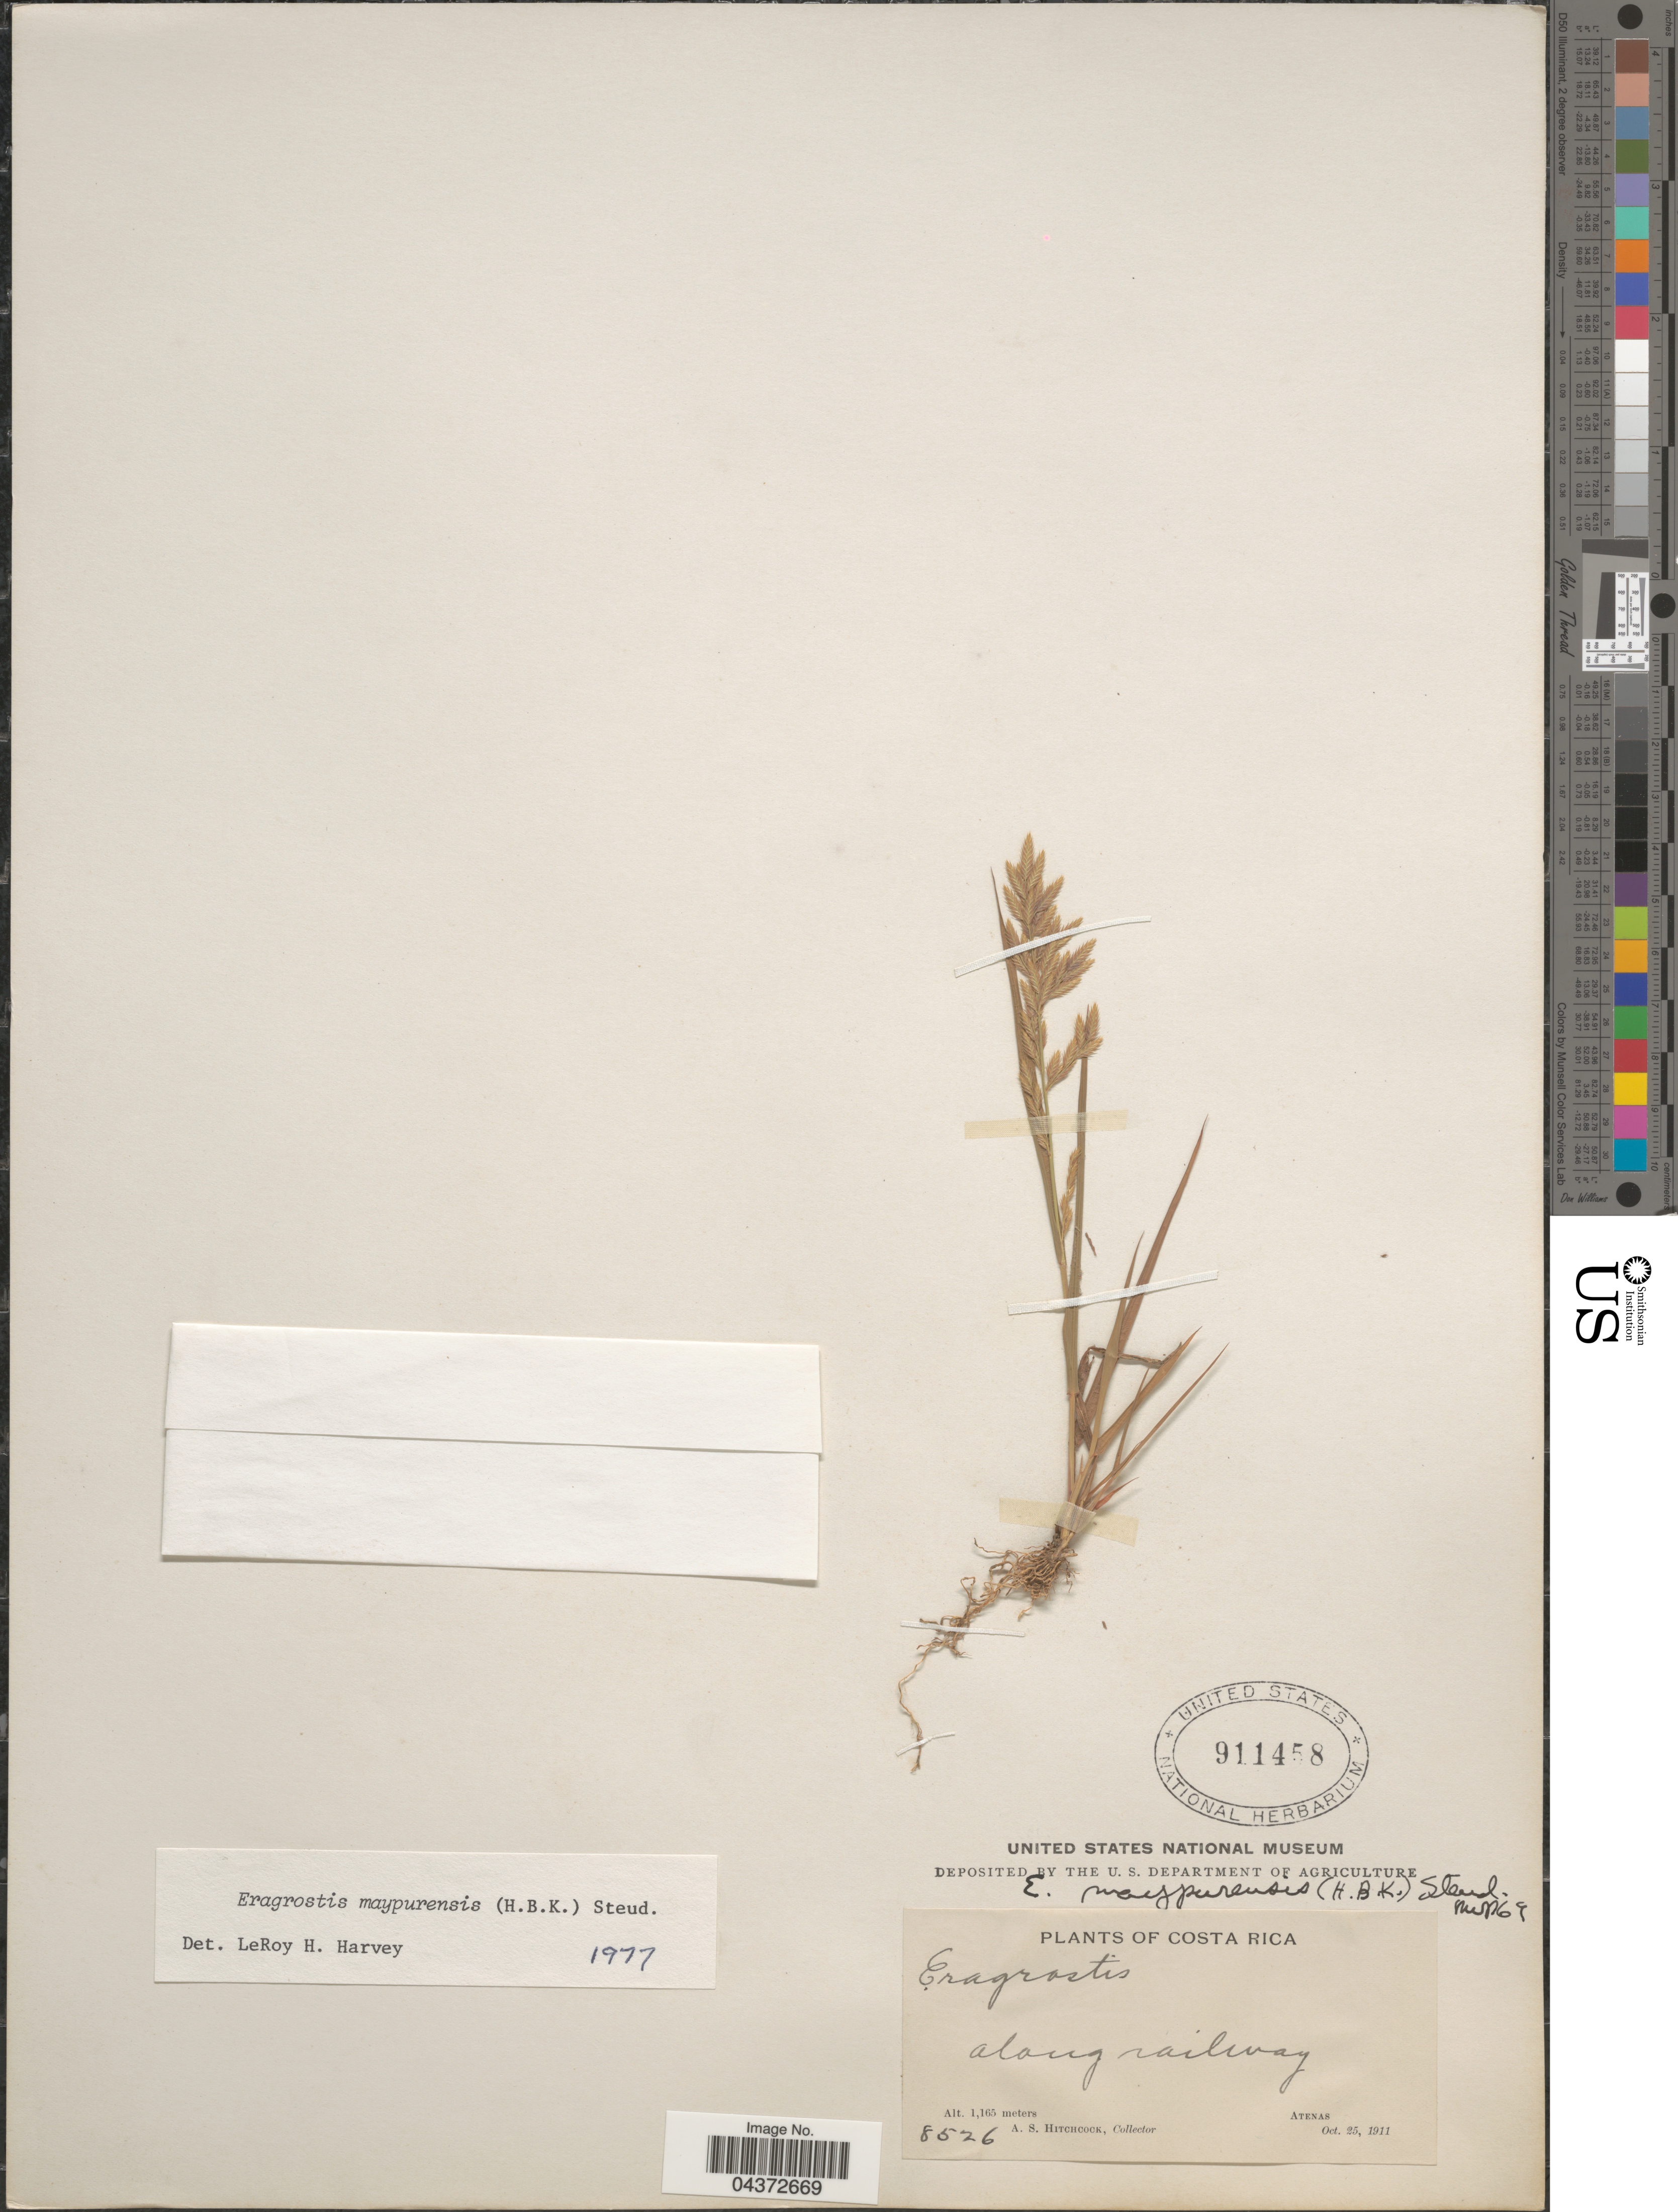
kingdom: Plantae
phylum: Tracheophyta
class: Liliopsida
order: Poales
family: Poaceae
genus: Eragrostis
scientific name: Eragrostis maypurensis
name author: (Kunth) Steud.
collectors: A. S. Hitchcock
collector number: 8526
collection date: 1911-10-25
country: Costa Rica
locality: Along railway. Atenas.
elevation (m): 1165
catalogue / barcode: US 911458